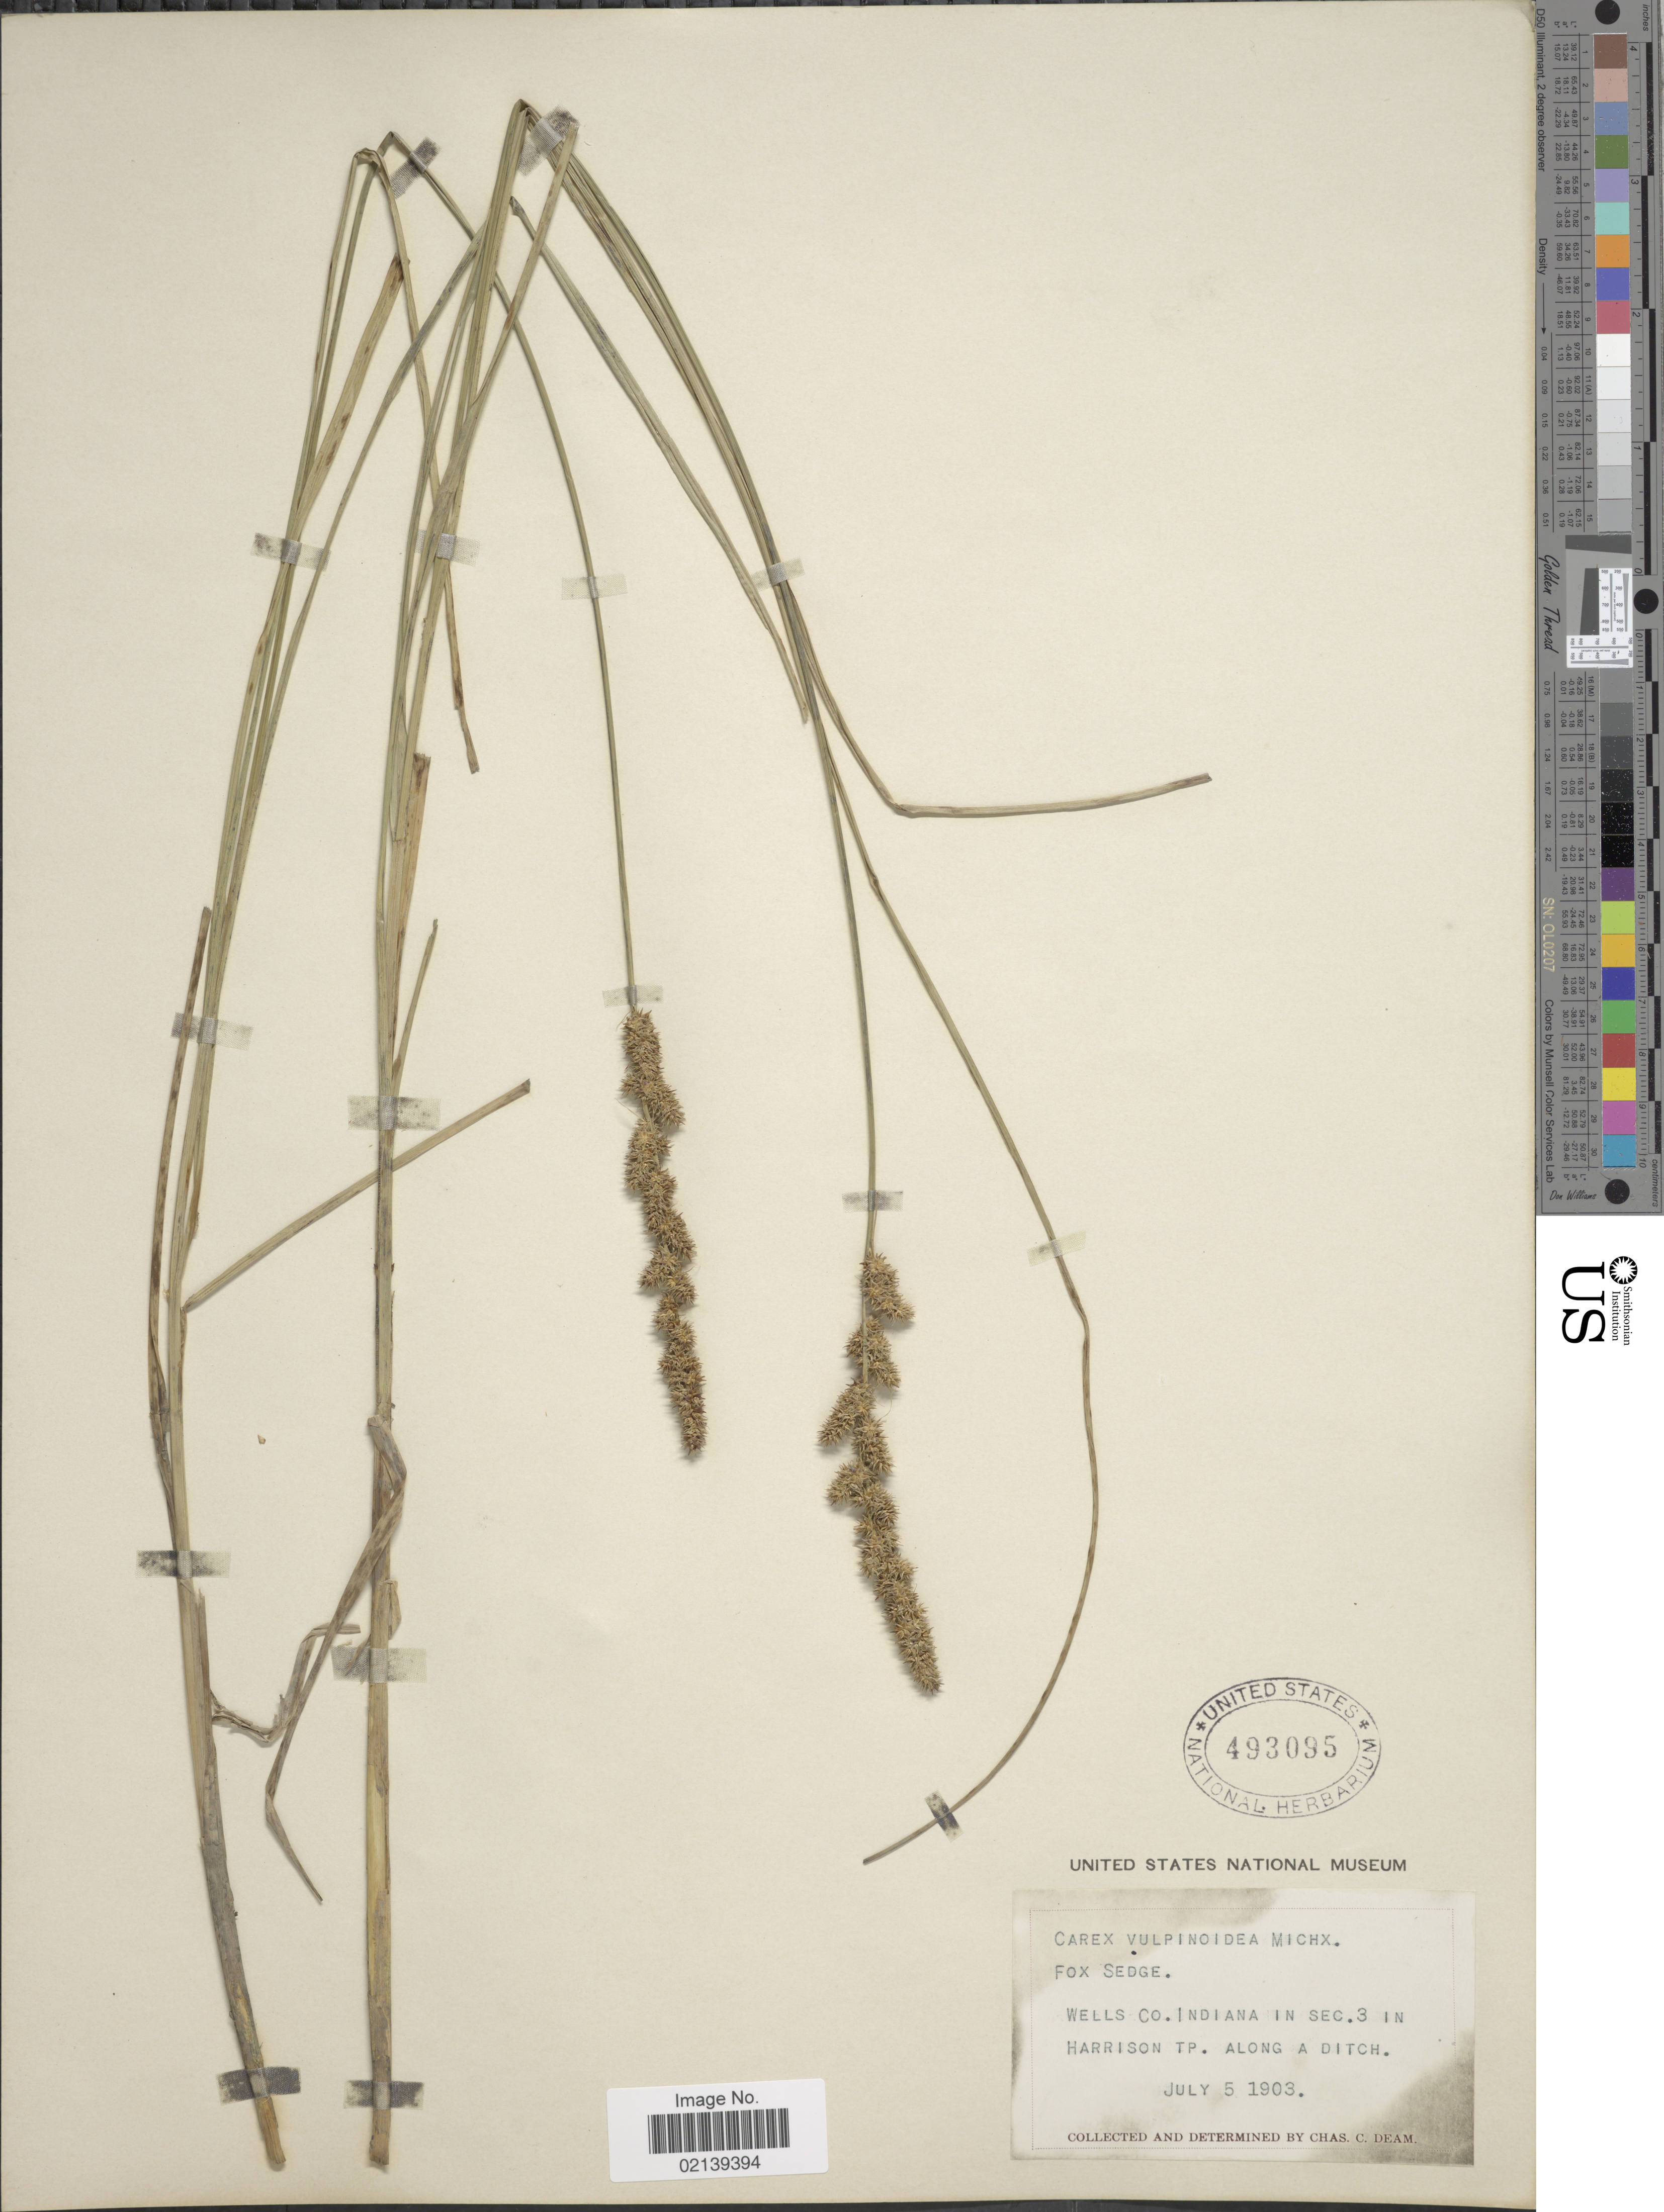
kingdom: Plantae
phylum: Tracheophyta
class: Liliopsida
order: Poales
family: Cyperaceae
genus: Carex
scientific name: Carex vulpinoidea Michx.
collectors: C. C. Deam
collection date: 1903-07-05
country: United States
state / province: Indiana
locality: Wells Co., Indiana in Sec. 3 in Harrison Tp., along a Ditch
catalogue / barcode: US 493095